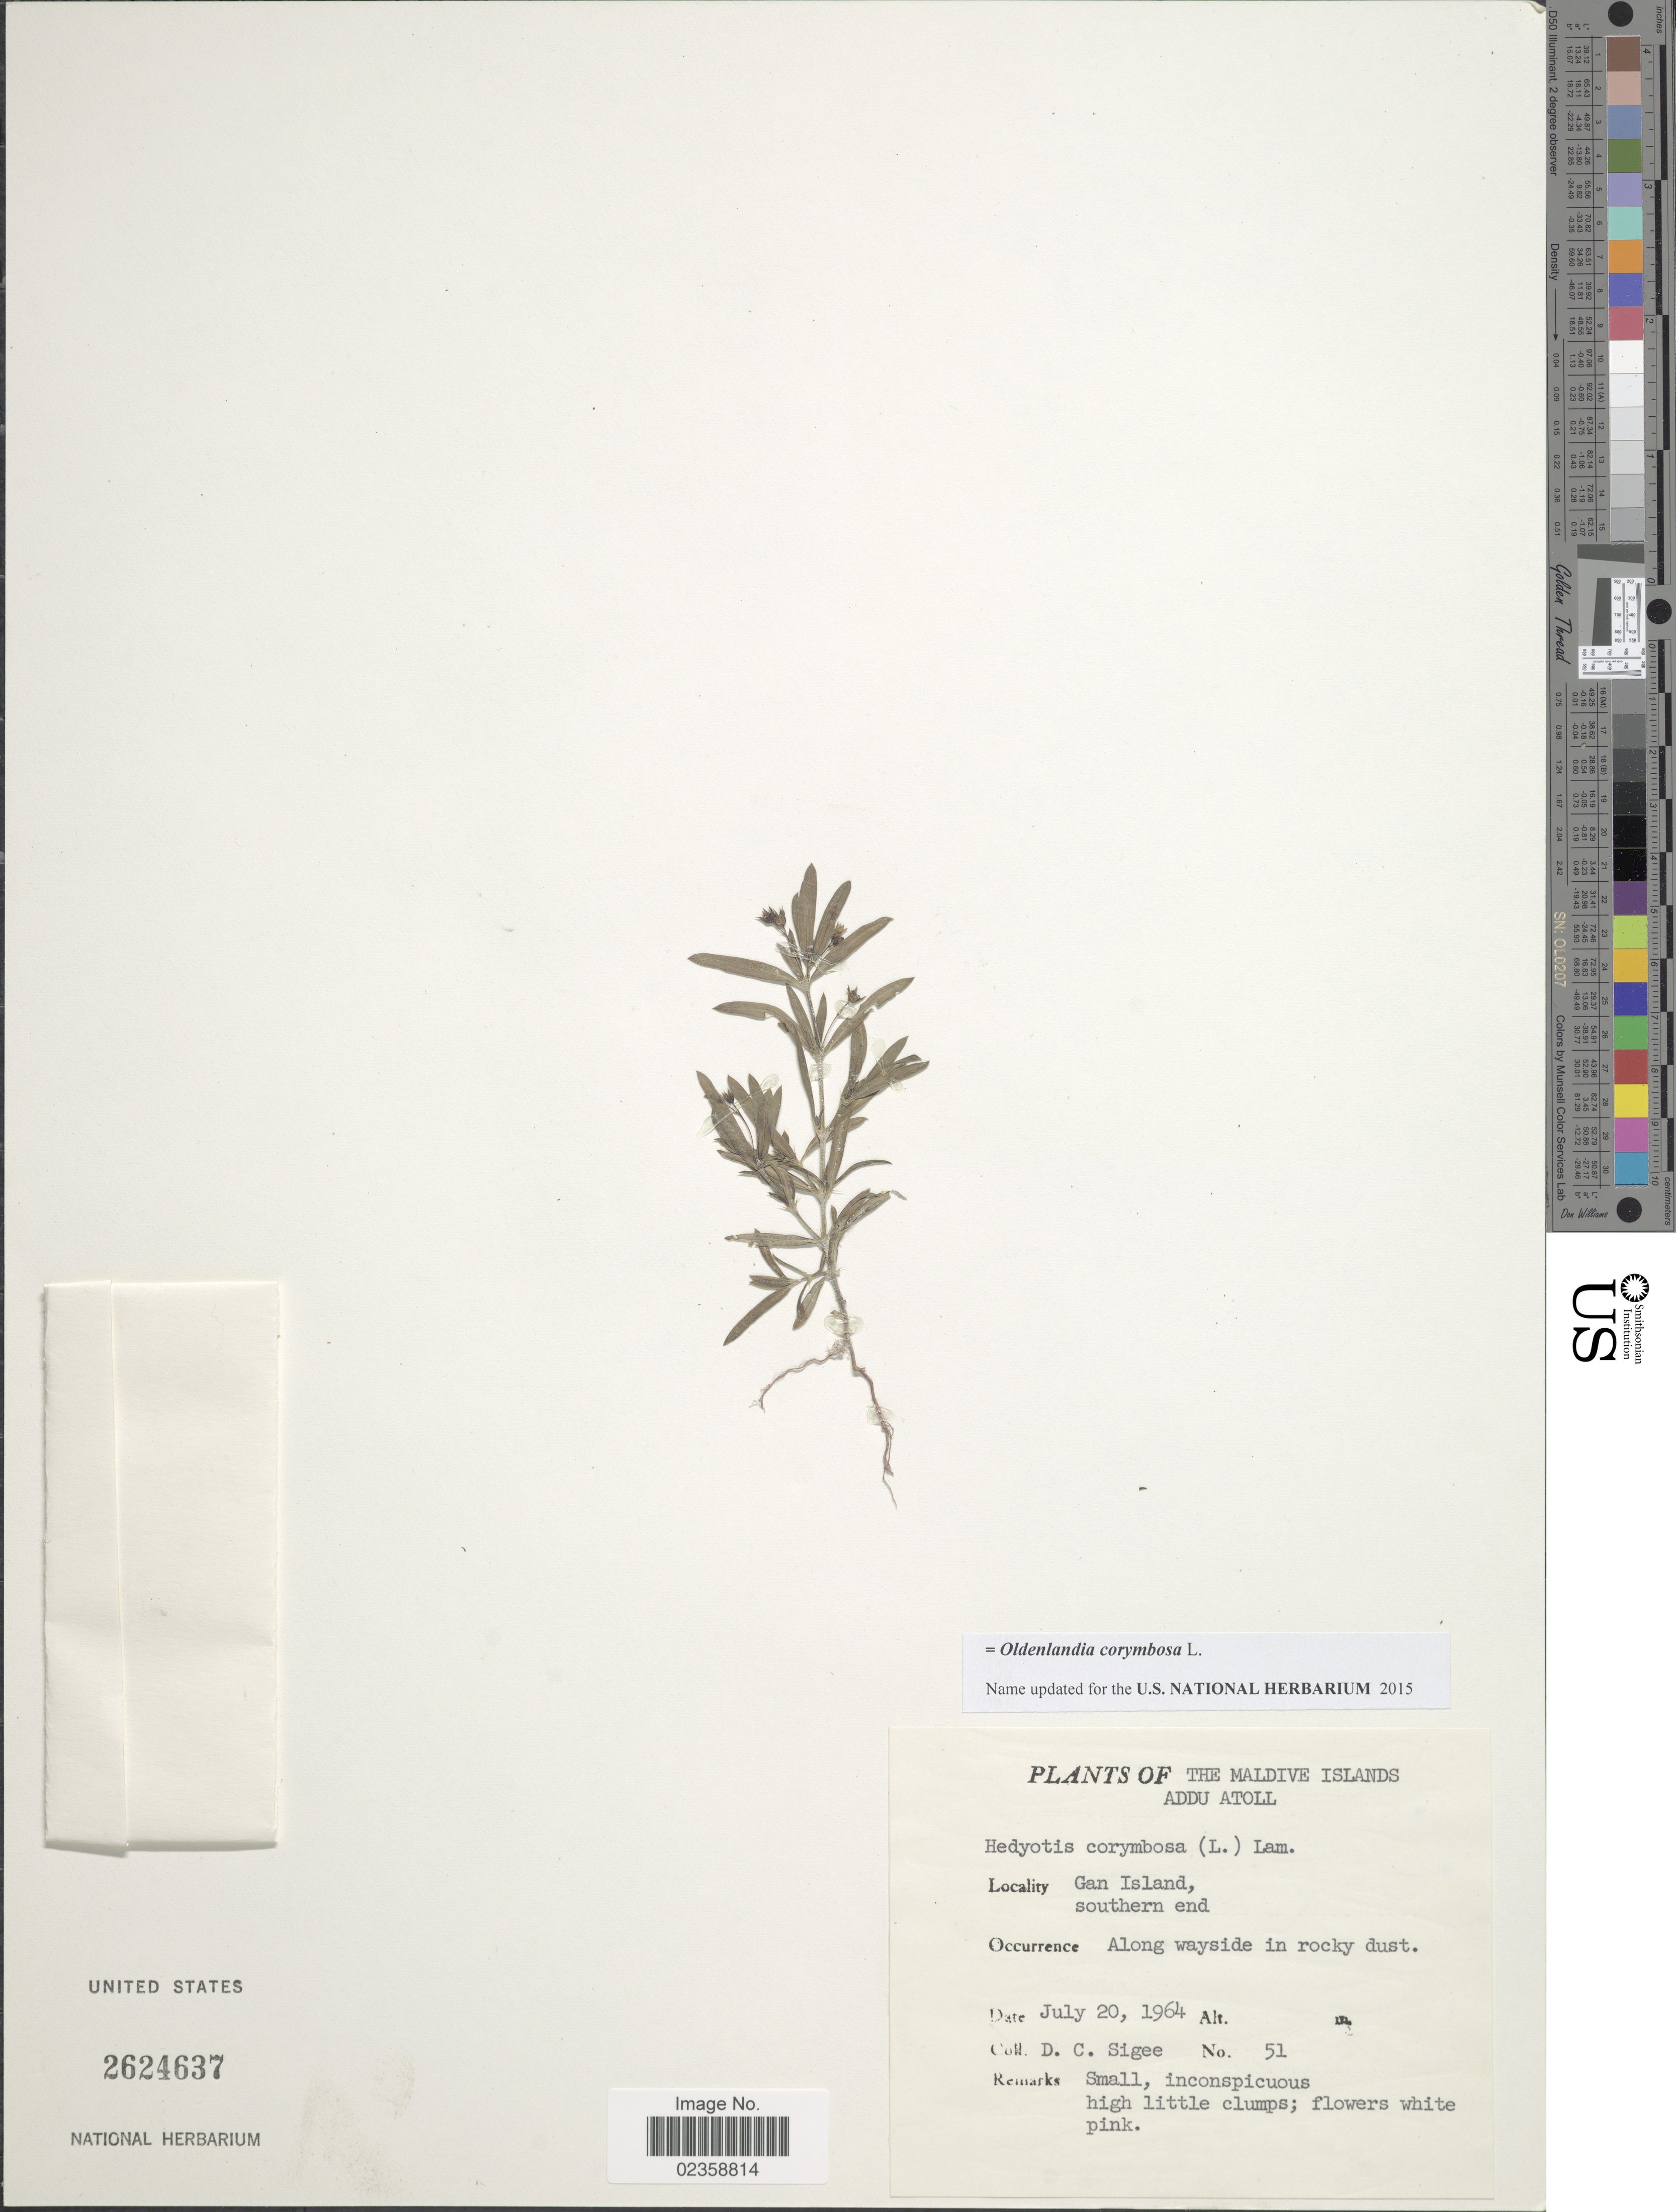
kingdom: Plantae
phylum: Tracheophyta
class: Magnoliopsida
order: Gentianales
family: Rubiaceae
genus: Oldenlandia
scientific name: Oldenlandia corymbosa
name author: L.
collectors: D. C. Sigee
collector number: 51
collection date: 1964-07-20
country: Maldive Islands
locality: Addu Atoll. Gan Islands, southern end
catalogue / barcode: US 2624637